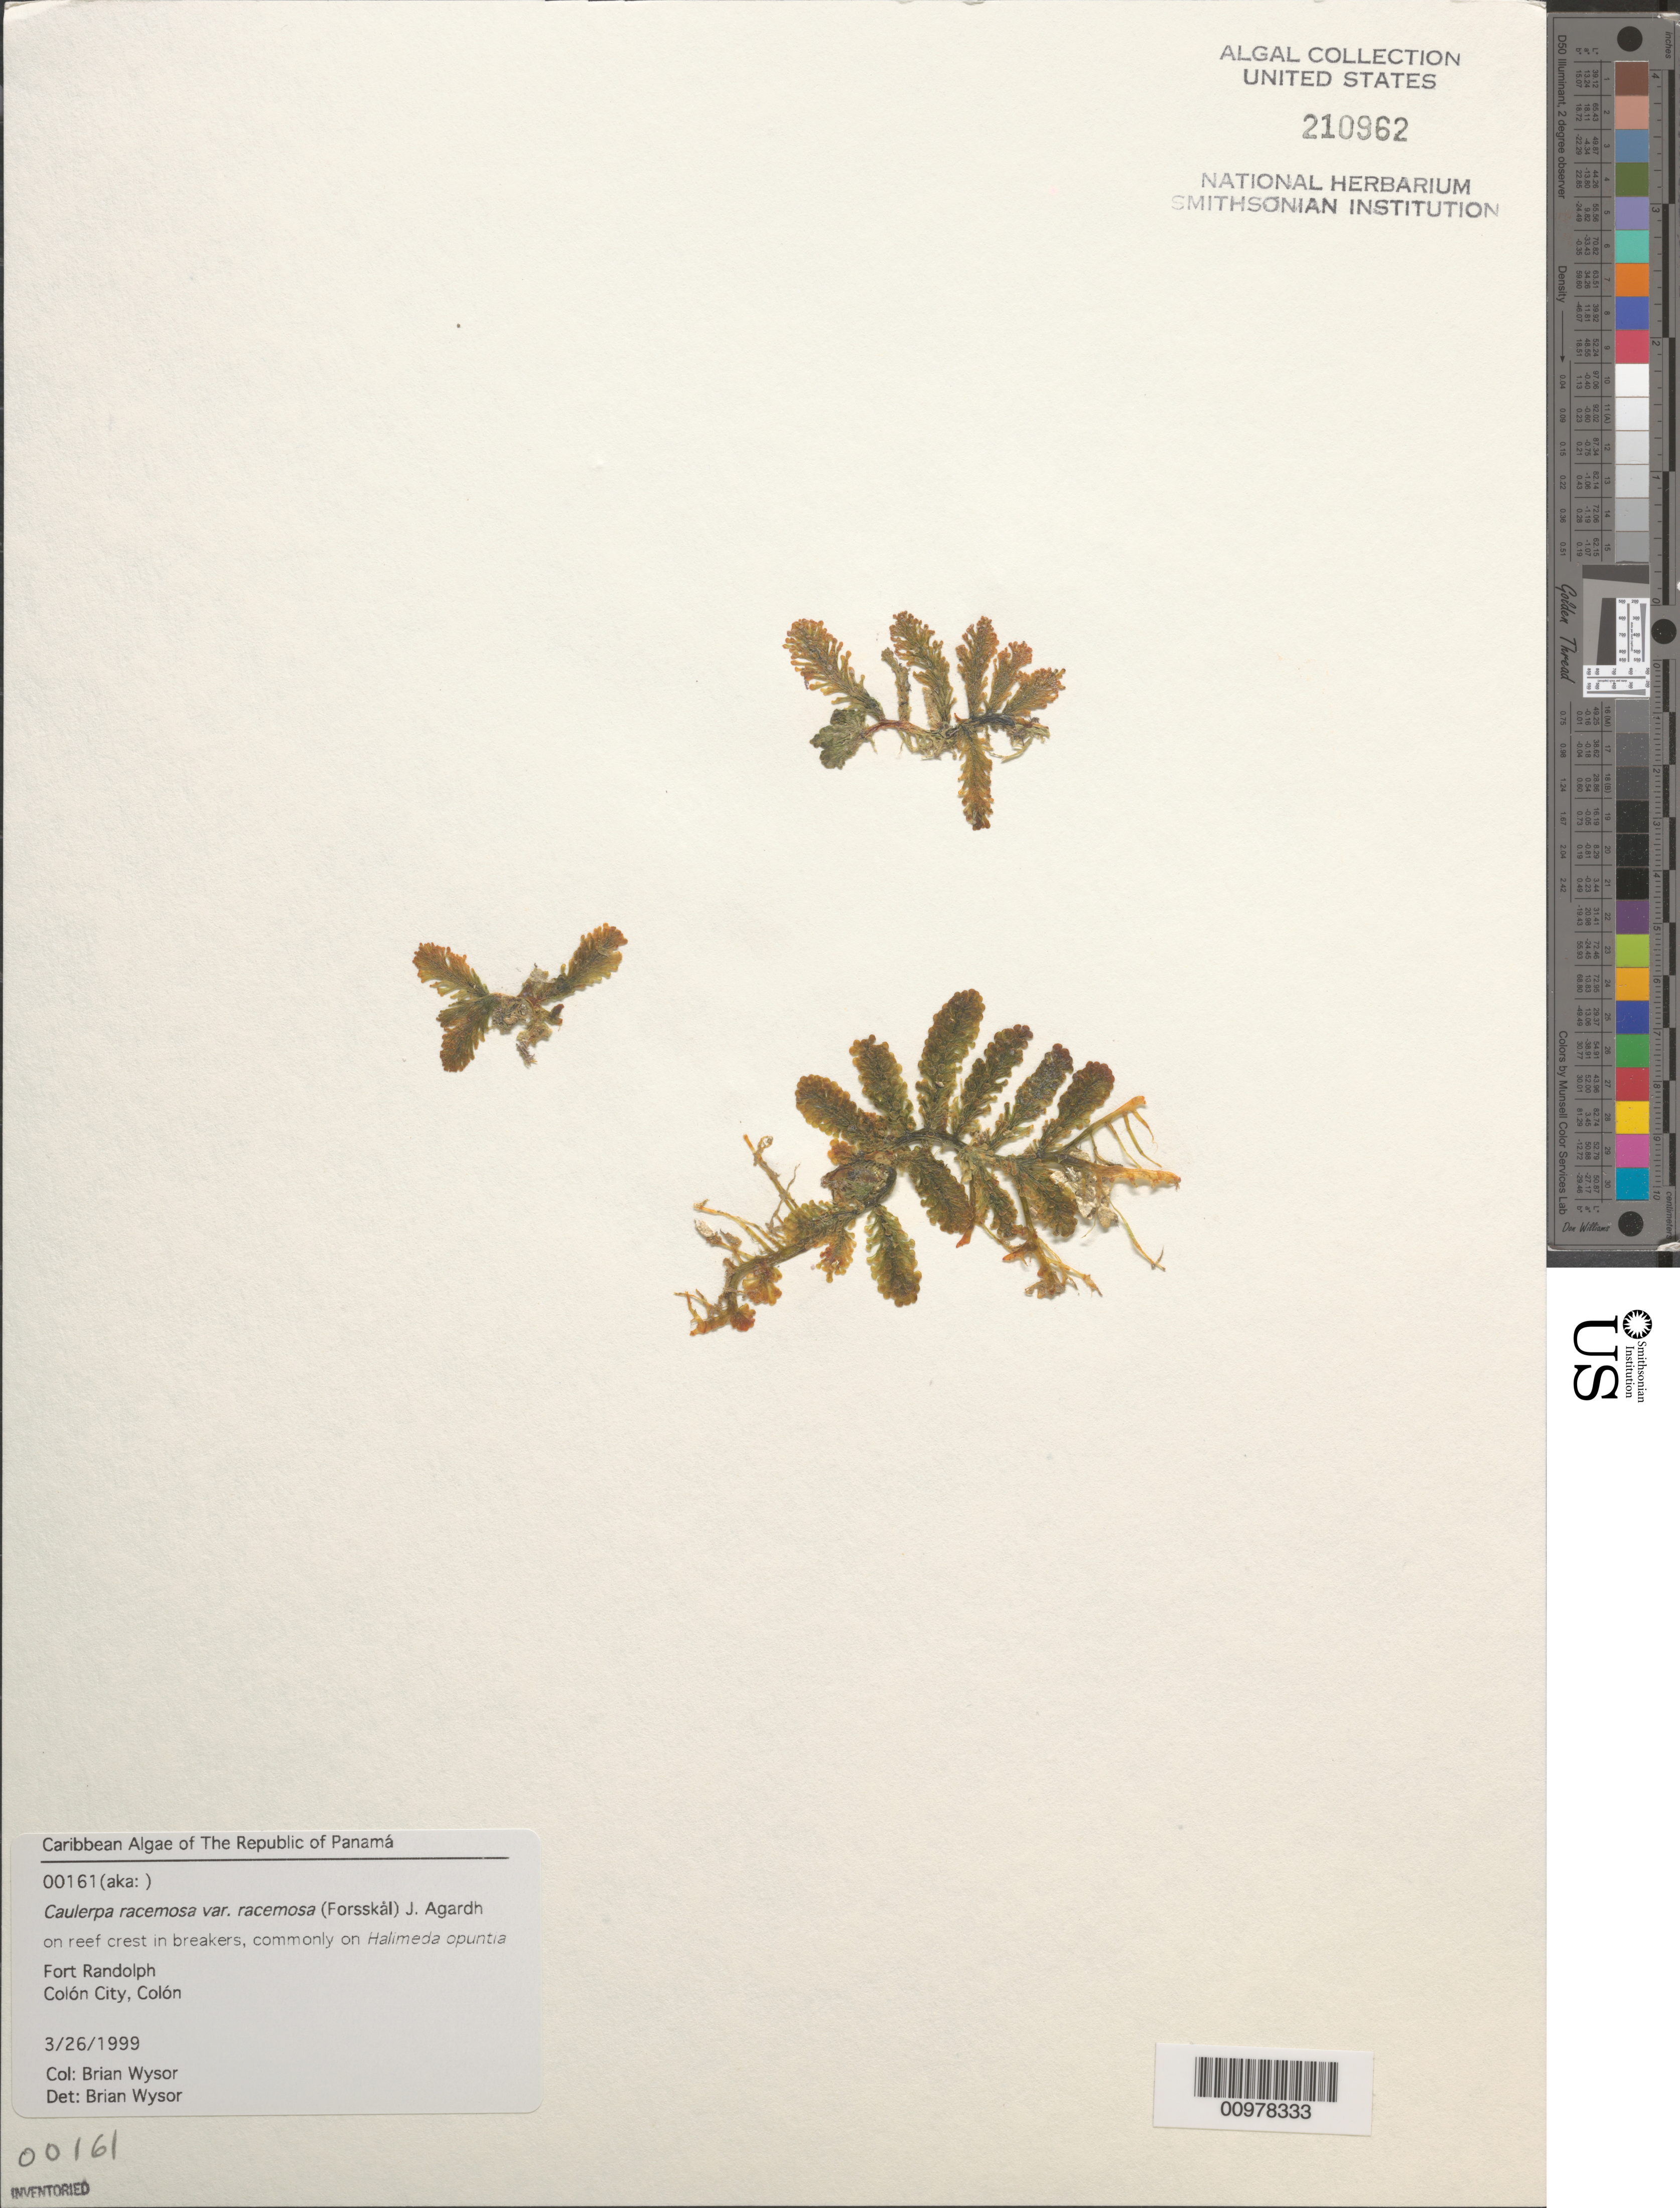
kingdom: Plantae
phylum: Chlorophyta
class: Ulvophyceae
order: Bryopsidales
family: Caulerpaceae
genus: Caulerpa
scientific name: Caulerpa racemosa var. racemosa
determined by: Wysor, B.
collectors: B. Wysor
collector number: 00161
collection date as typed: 26 Mar 1999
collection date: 1999-03-26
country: Panama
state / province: Colón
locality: Fort Randolph, Colón City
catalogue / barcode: US 210962